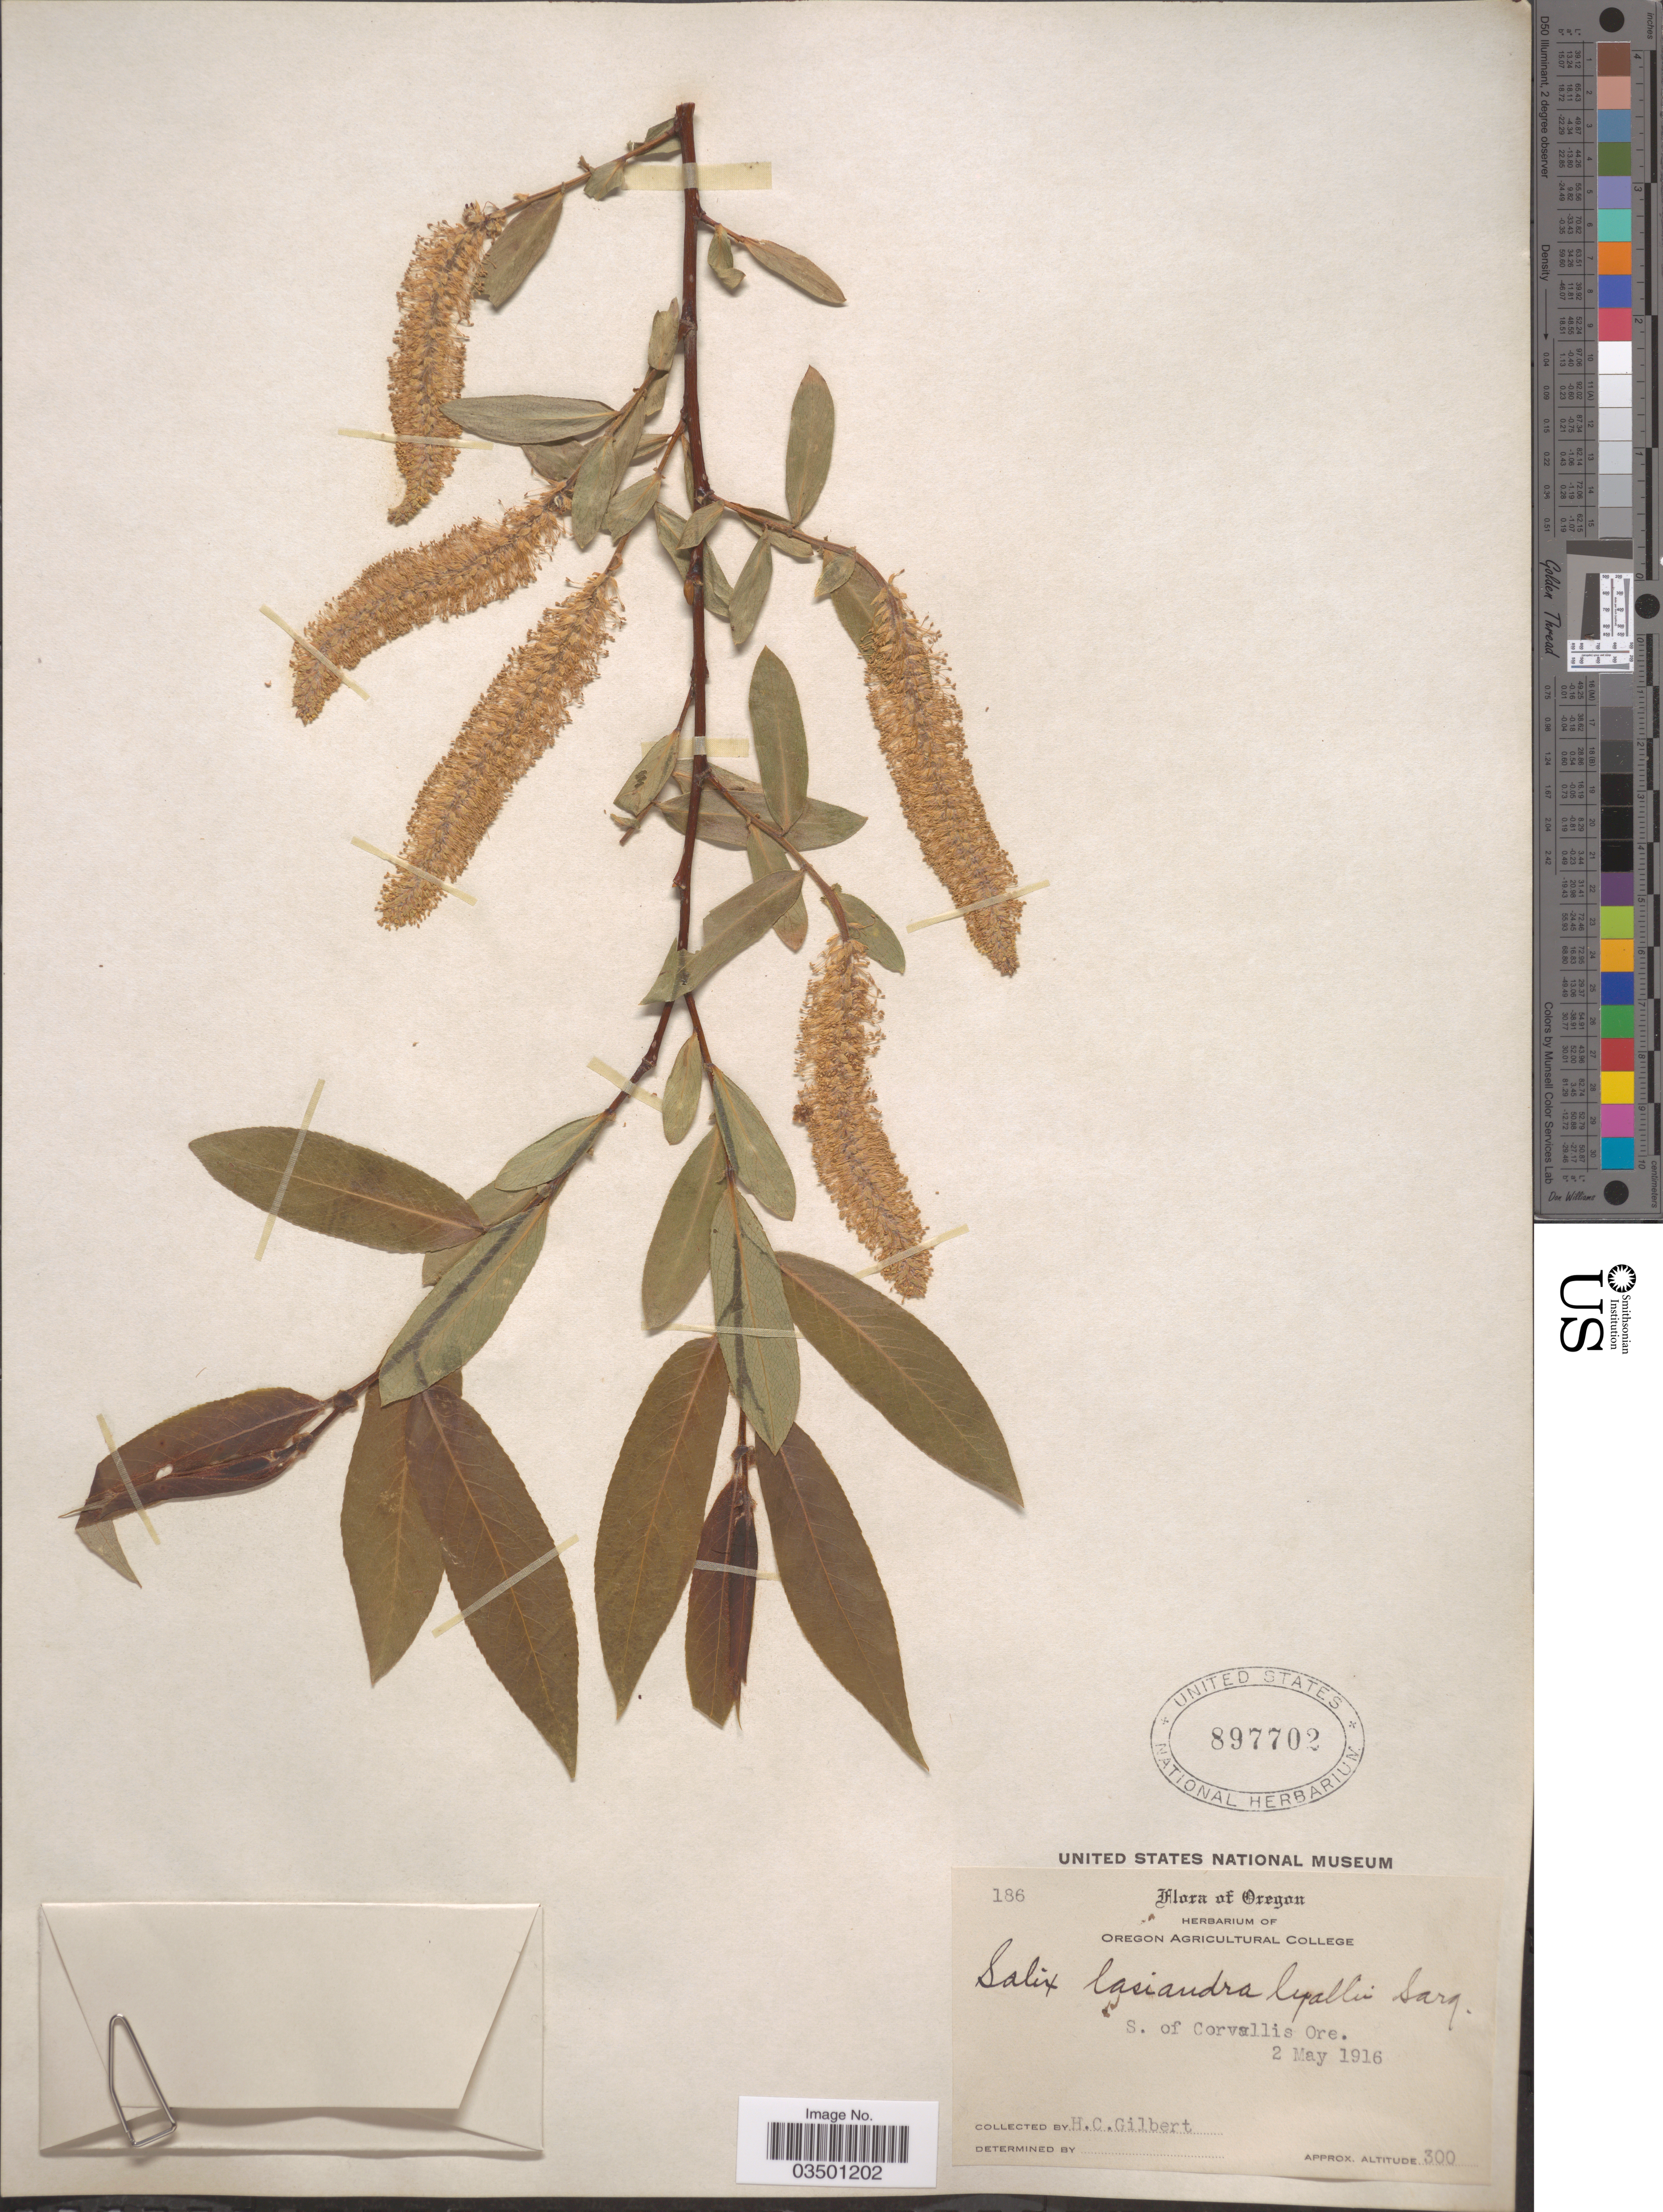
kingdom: Plantae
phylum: Tracheophyta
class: Magnoliopsida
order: Malpighiales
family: Salicaceae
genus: Salix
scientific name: Salix lasiandra var. lyallii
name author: Sarg.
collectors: H. Gilbert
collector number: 186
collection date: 1916-05-02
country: United States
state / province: Oregon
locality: S. of Corvallis.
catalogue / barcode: US 897702